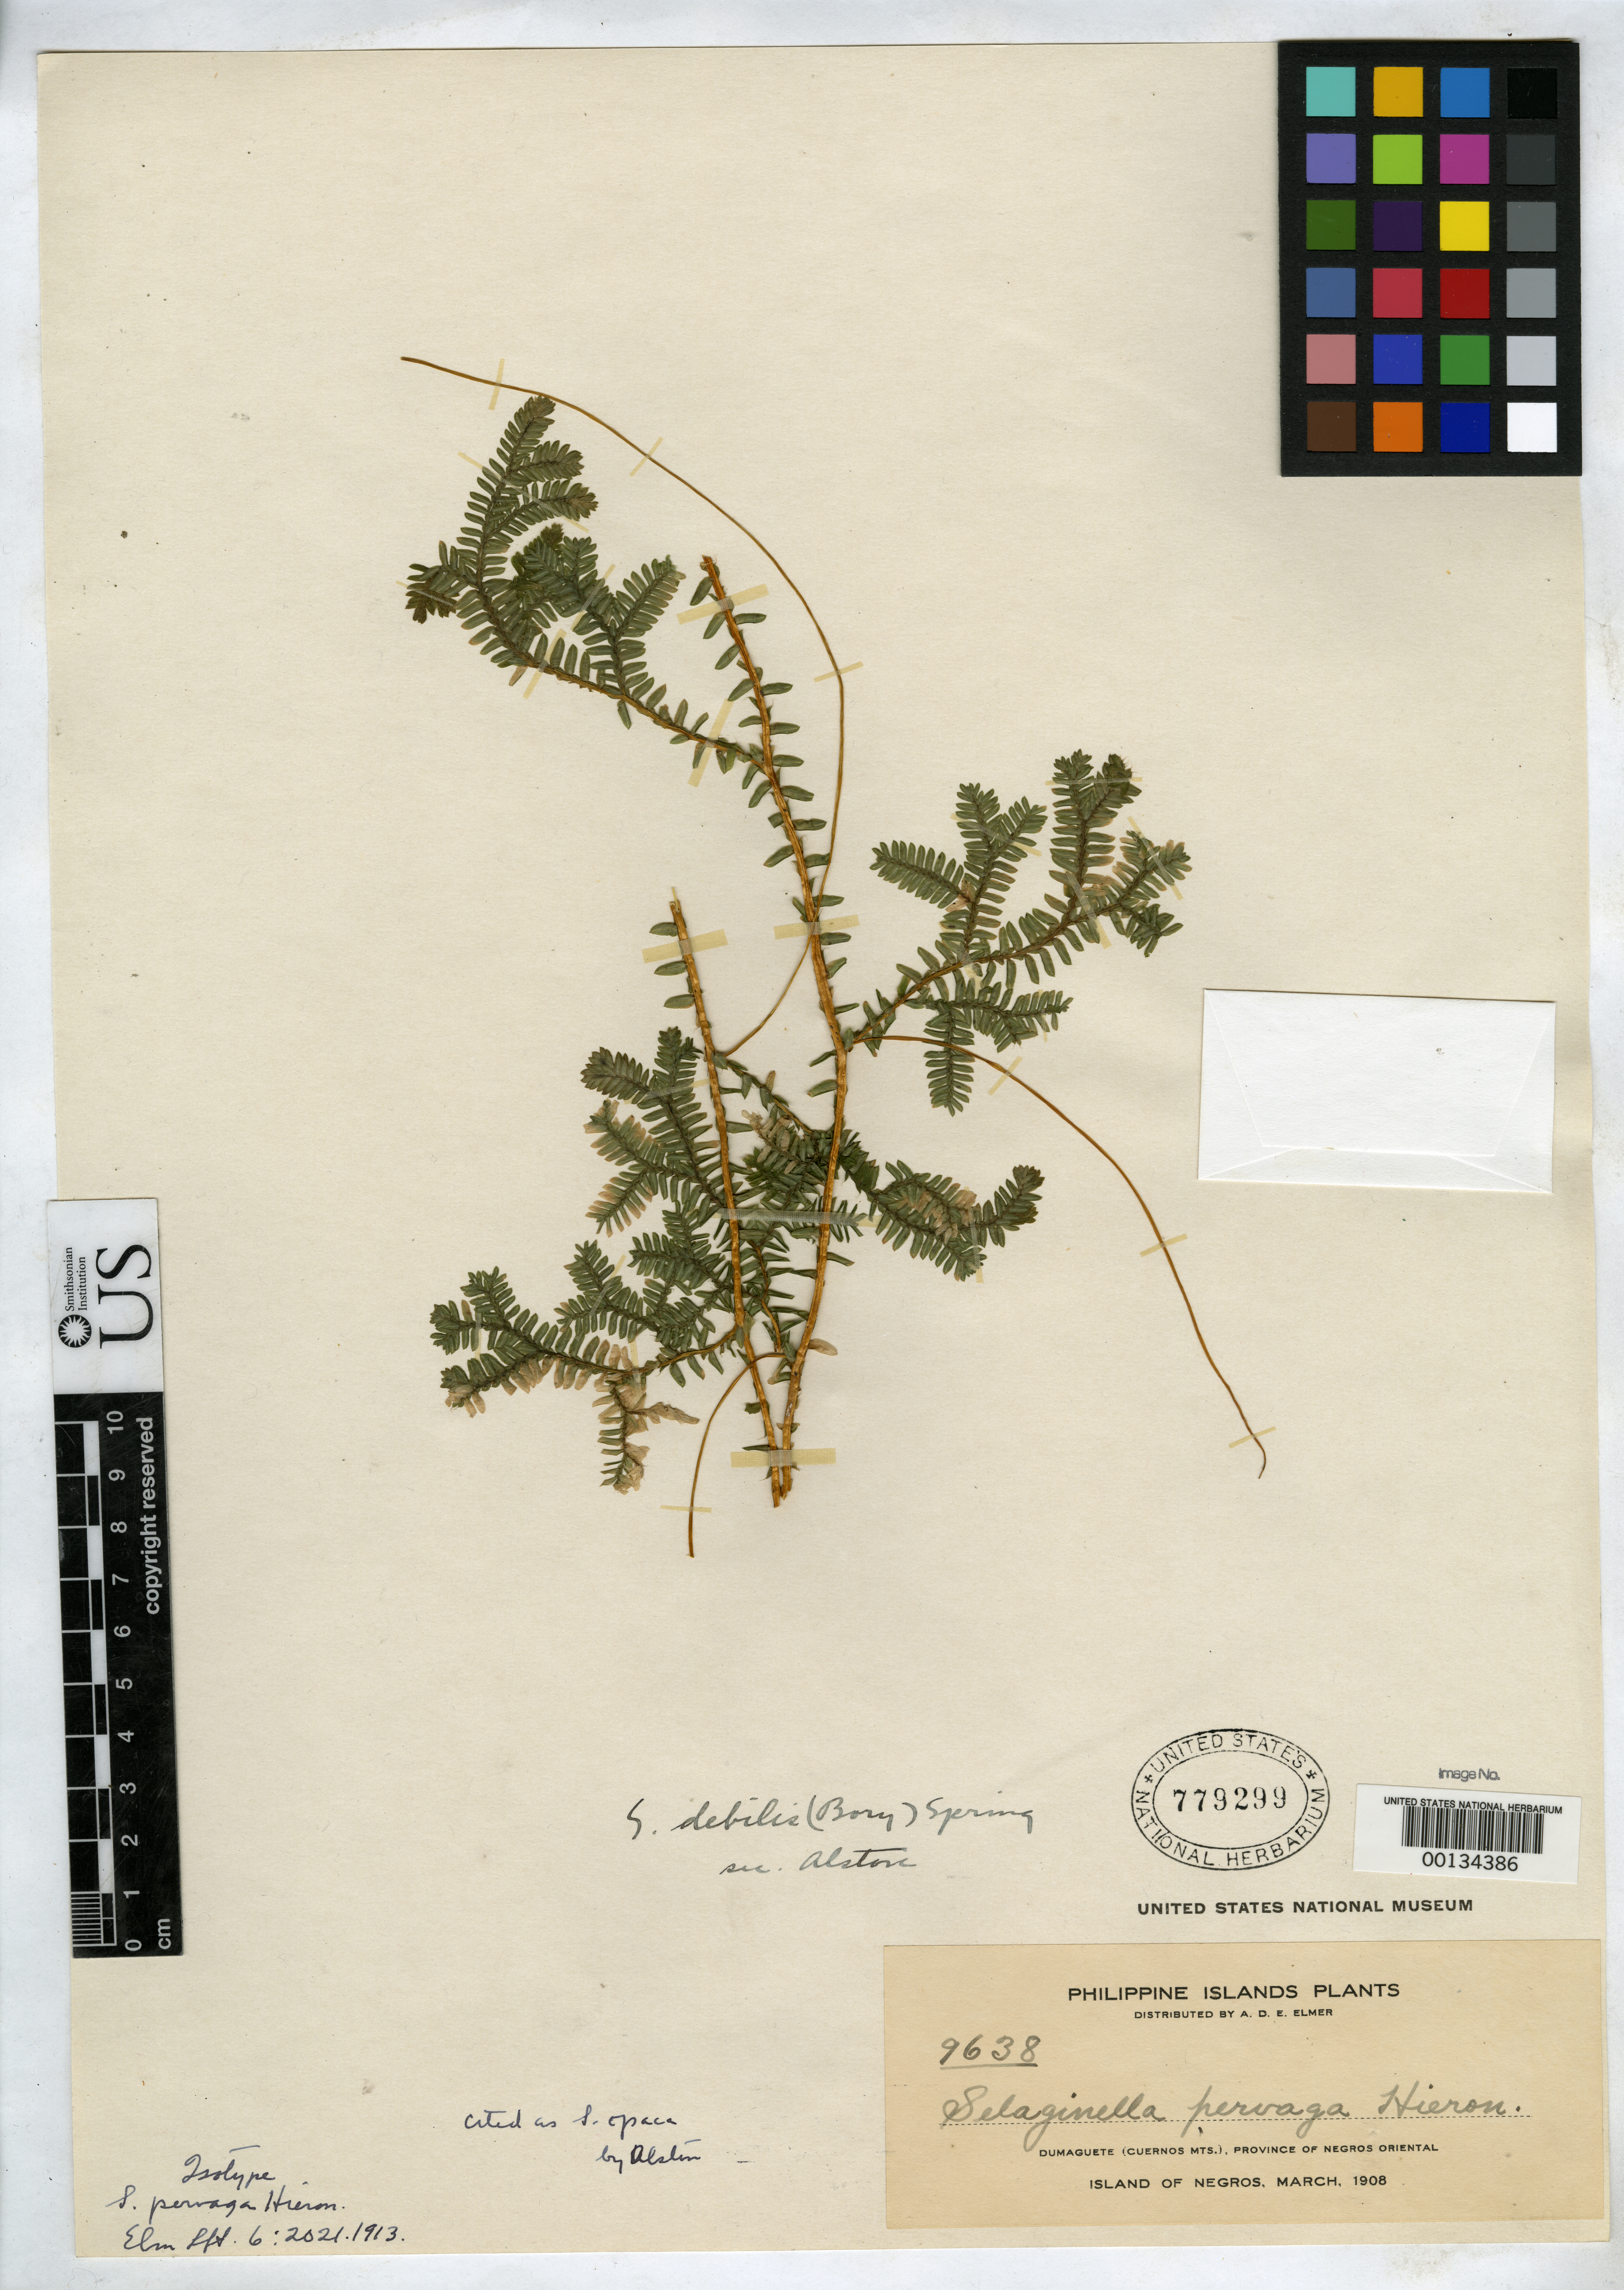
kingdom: Plantae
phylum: Tracheophyta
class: Lycopodiopsida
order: Selaginellales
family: Selaginellaceae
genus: Selaginella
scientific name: Selaginella pervaga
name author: Hieron. in Elmer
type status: Isotype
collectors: A. D. E. Elmer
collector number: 9638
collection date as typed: Mar 1908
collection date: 1908-03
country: Philippines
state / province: Central Visayas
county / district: Negros Oriental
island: Negros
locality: Dumaguete, Cuernos Mountains.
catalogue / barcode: US 779299